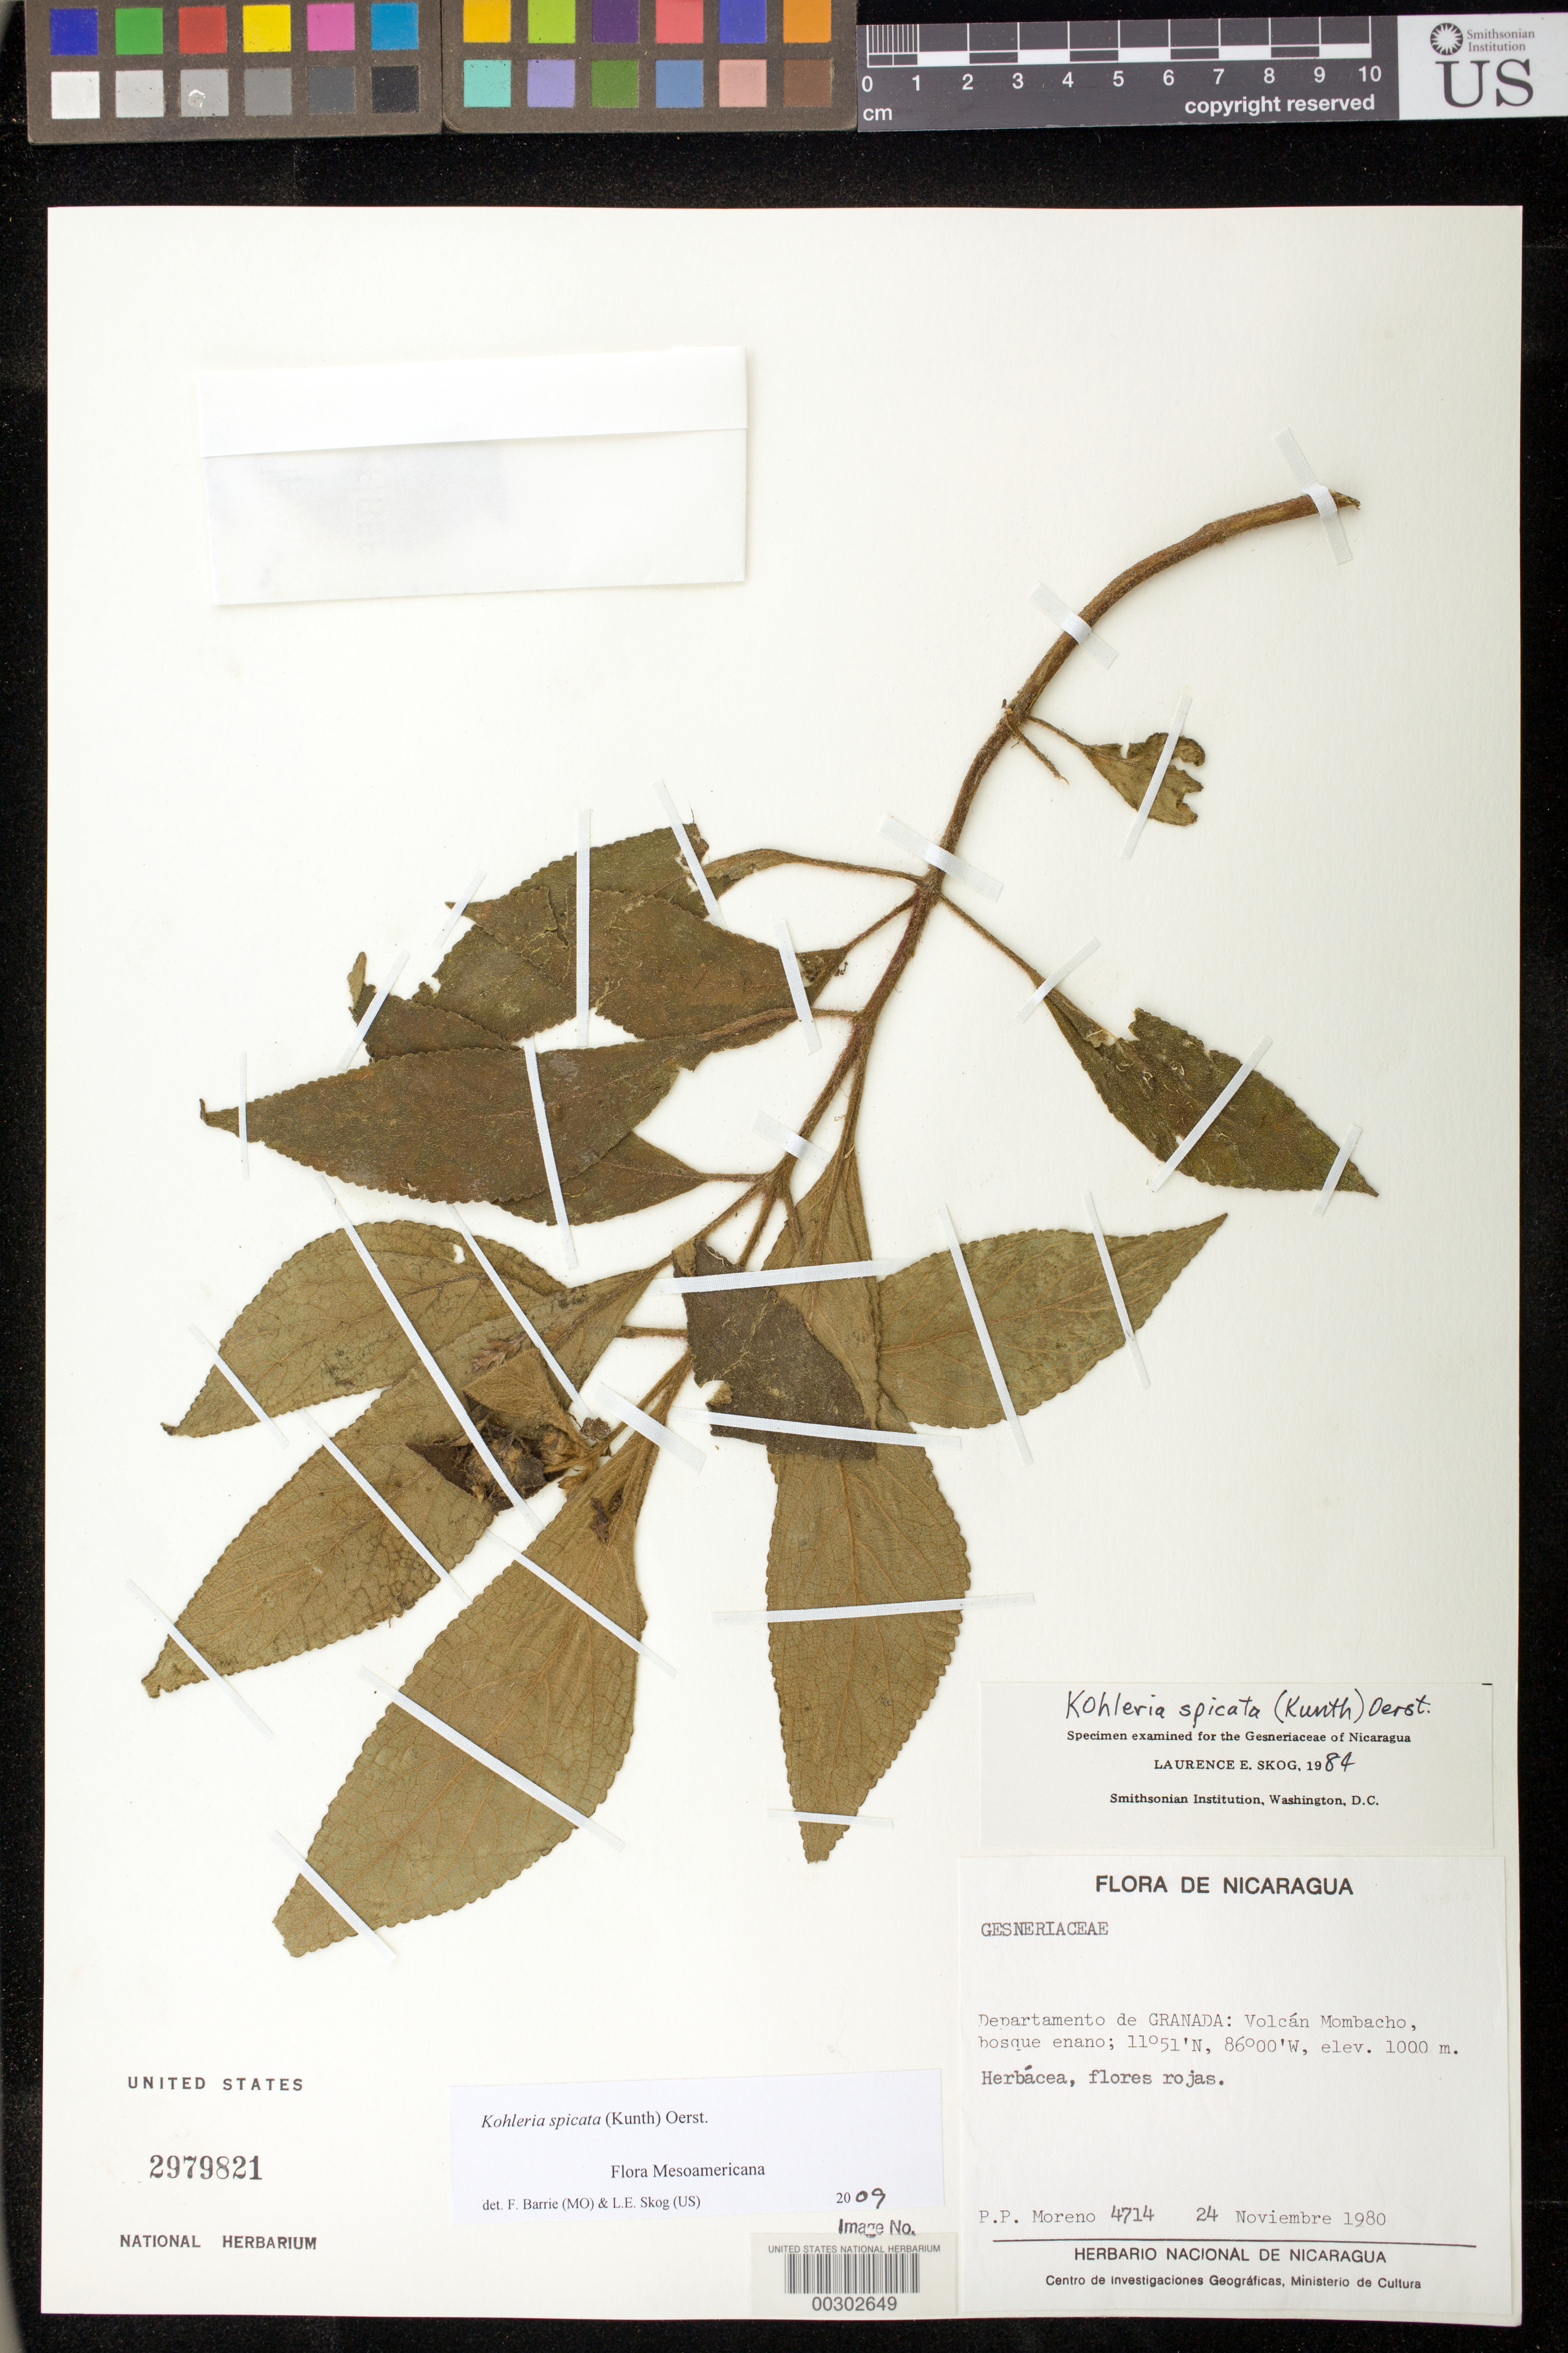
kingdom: Plantae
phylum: Tracheophyta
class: Magnoliopsida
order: Lamiales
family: Gesneriaceae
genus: Kohleria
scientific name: Kohleria spicata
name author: (Kunth) Oerst.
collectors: P. Moreno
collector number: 4714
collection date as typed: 24 Nov 1980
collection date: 1980-11-24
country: Nicaragua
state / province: Granada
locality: Volcan Mombacho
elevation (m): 1000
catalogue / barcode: US 2979821